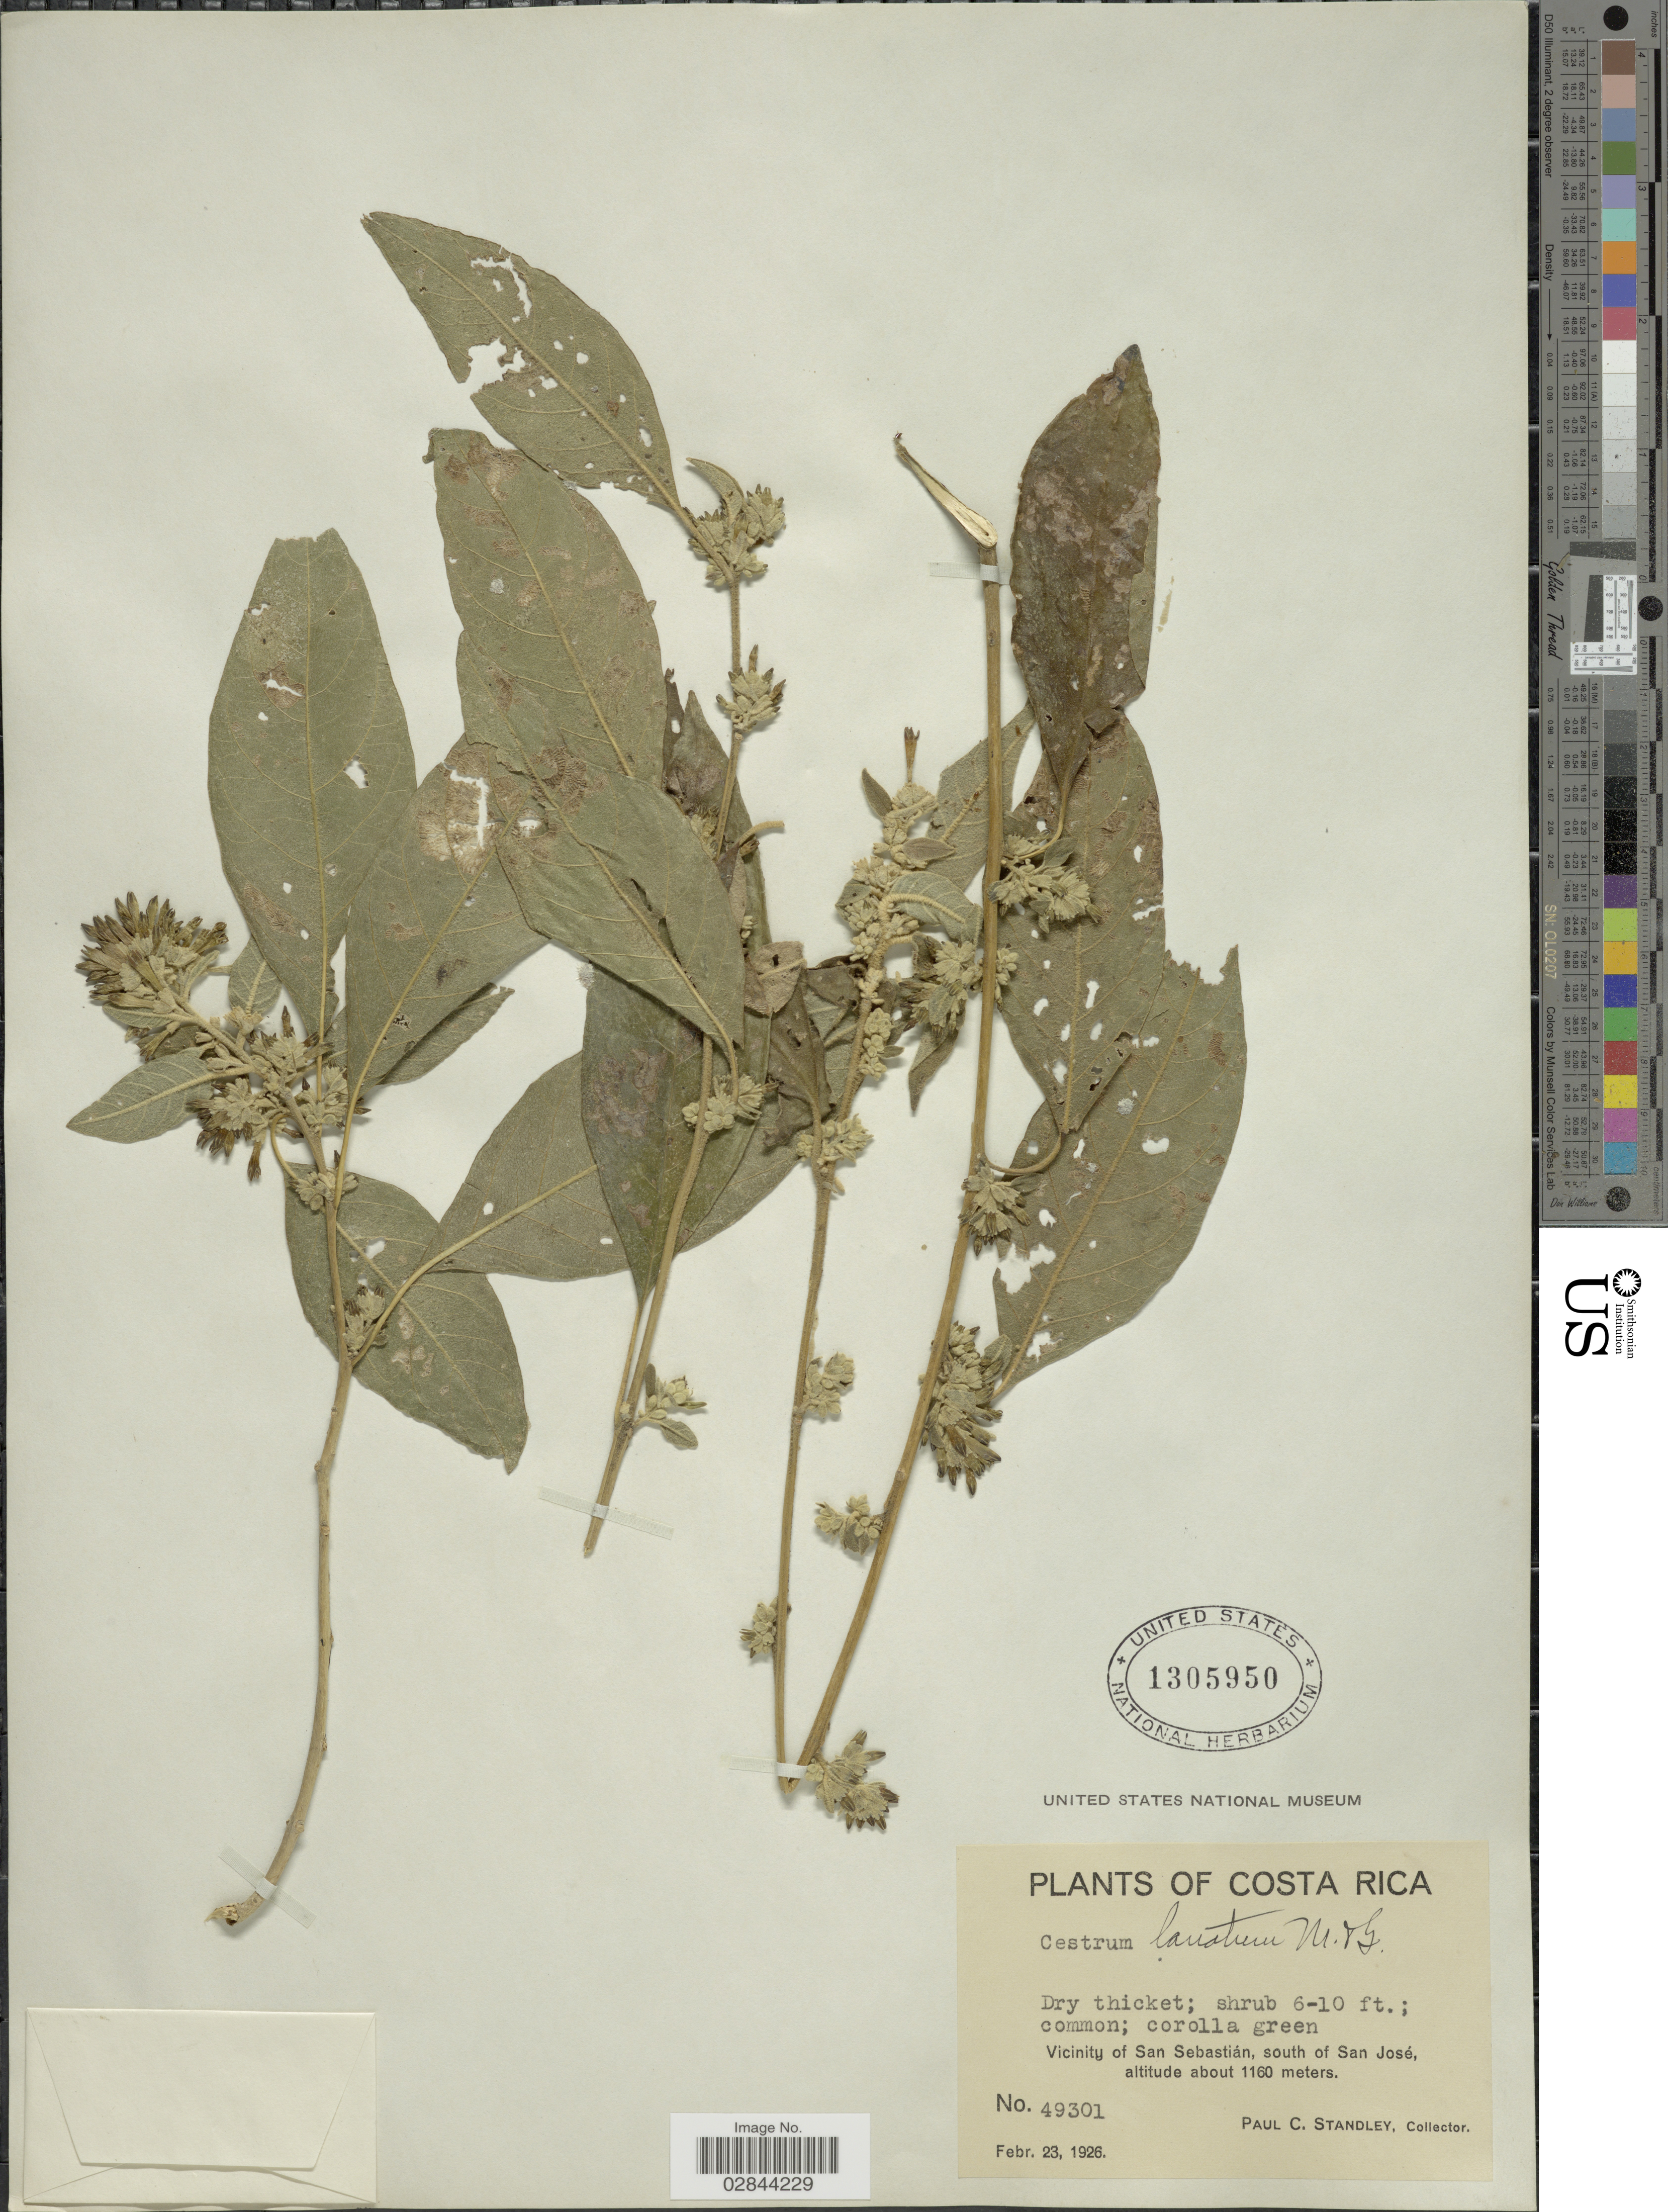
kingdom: Plantae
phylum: Tracheophyta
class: Magnoliopsida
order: Solanales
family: Solanaceae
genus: Cestrum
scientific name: Cestrum lanatum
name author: M. Martens & Galeotti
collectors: P. C. Standley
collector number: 49301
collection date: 1926-02-23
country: Costa Rica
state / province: San José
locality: Vicinity of San Sebastián, south of San José.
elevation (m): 1160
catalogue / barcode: US 1305950